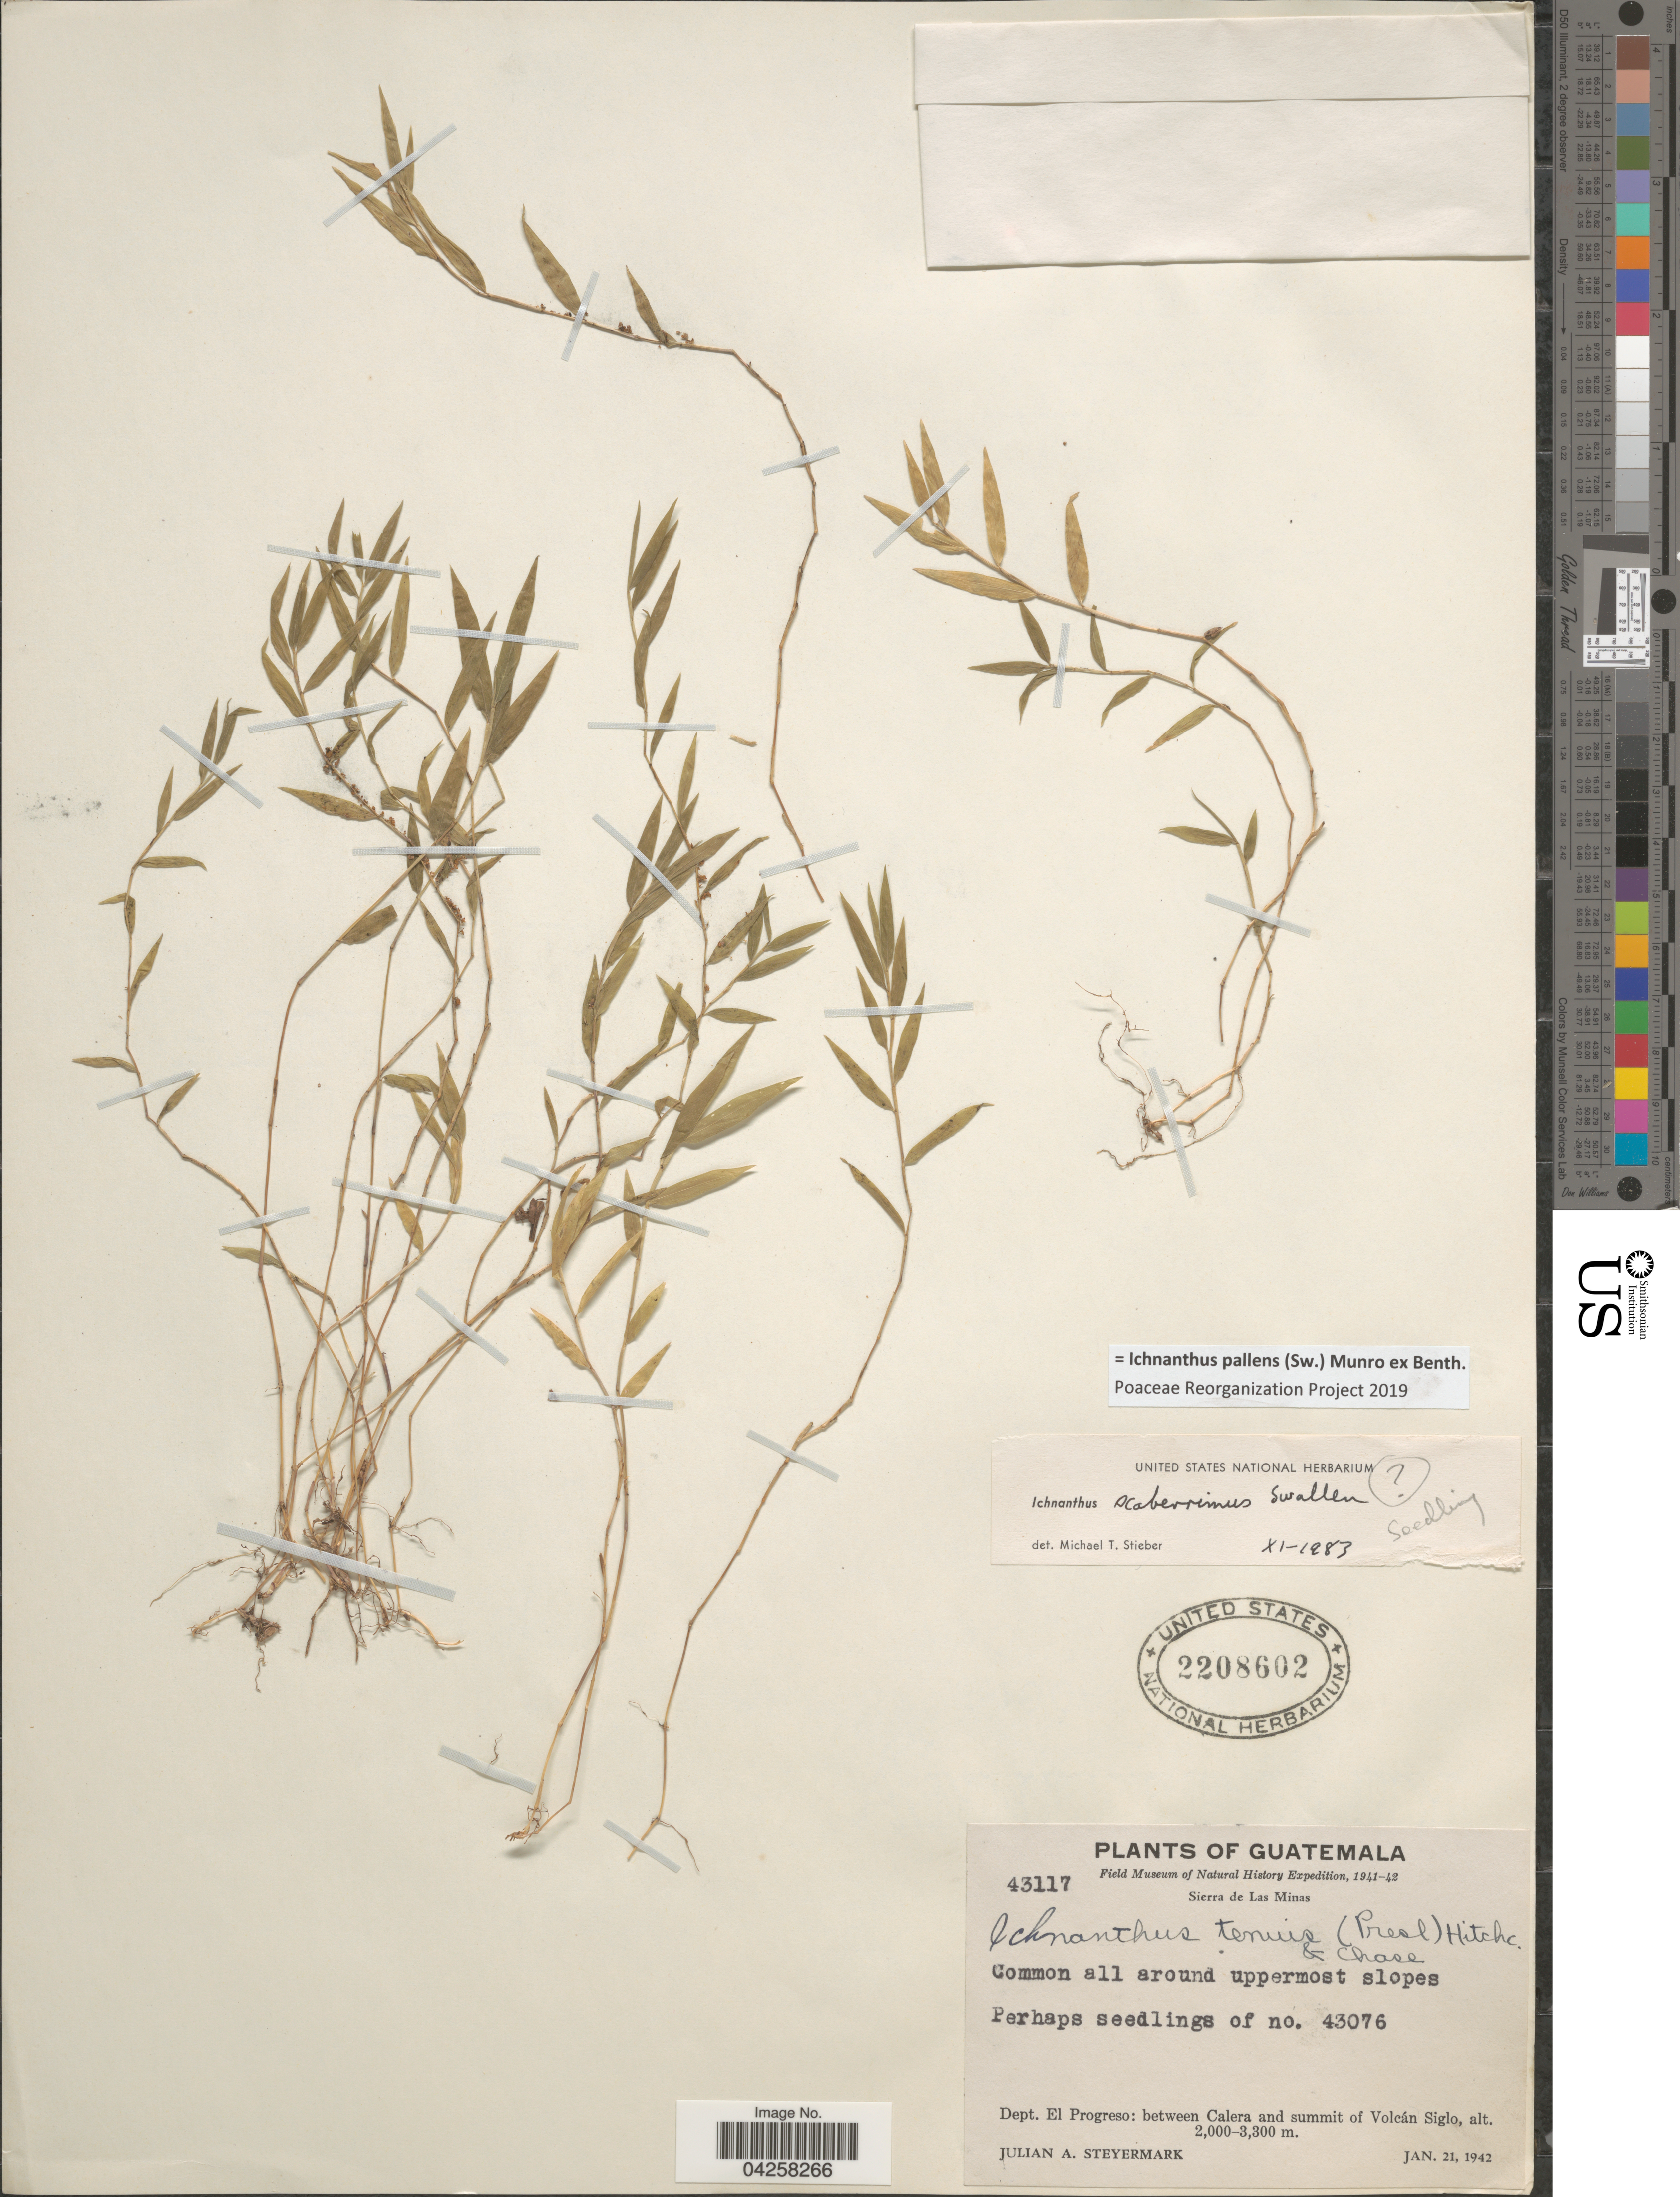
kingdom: Plantae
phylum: Tracheophyta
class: Liliopsida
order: Poales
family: Poaceae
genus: Ichnanthus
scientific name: Ichnanthus pallens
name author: (Sw.) Munro ex Benth.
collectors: J. Steyermark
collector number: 43117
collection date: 1942-01-21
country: Guatemala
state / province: El Progreso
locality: Field Museum of Natural History Expedition, 1941-42. Sierra de Las Minas. Dept. El Progreso: between Calera and summit of Volcán Siglo.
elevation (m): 2000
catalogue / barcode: US 2208602